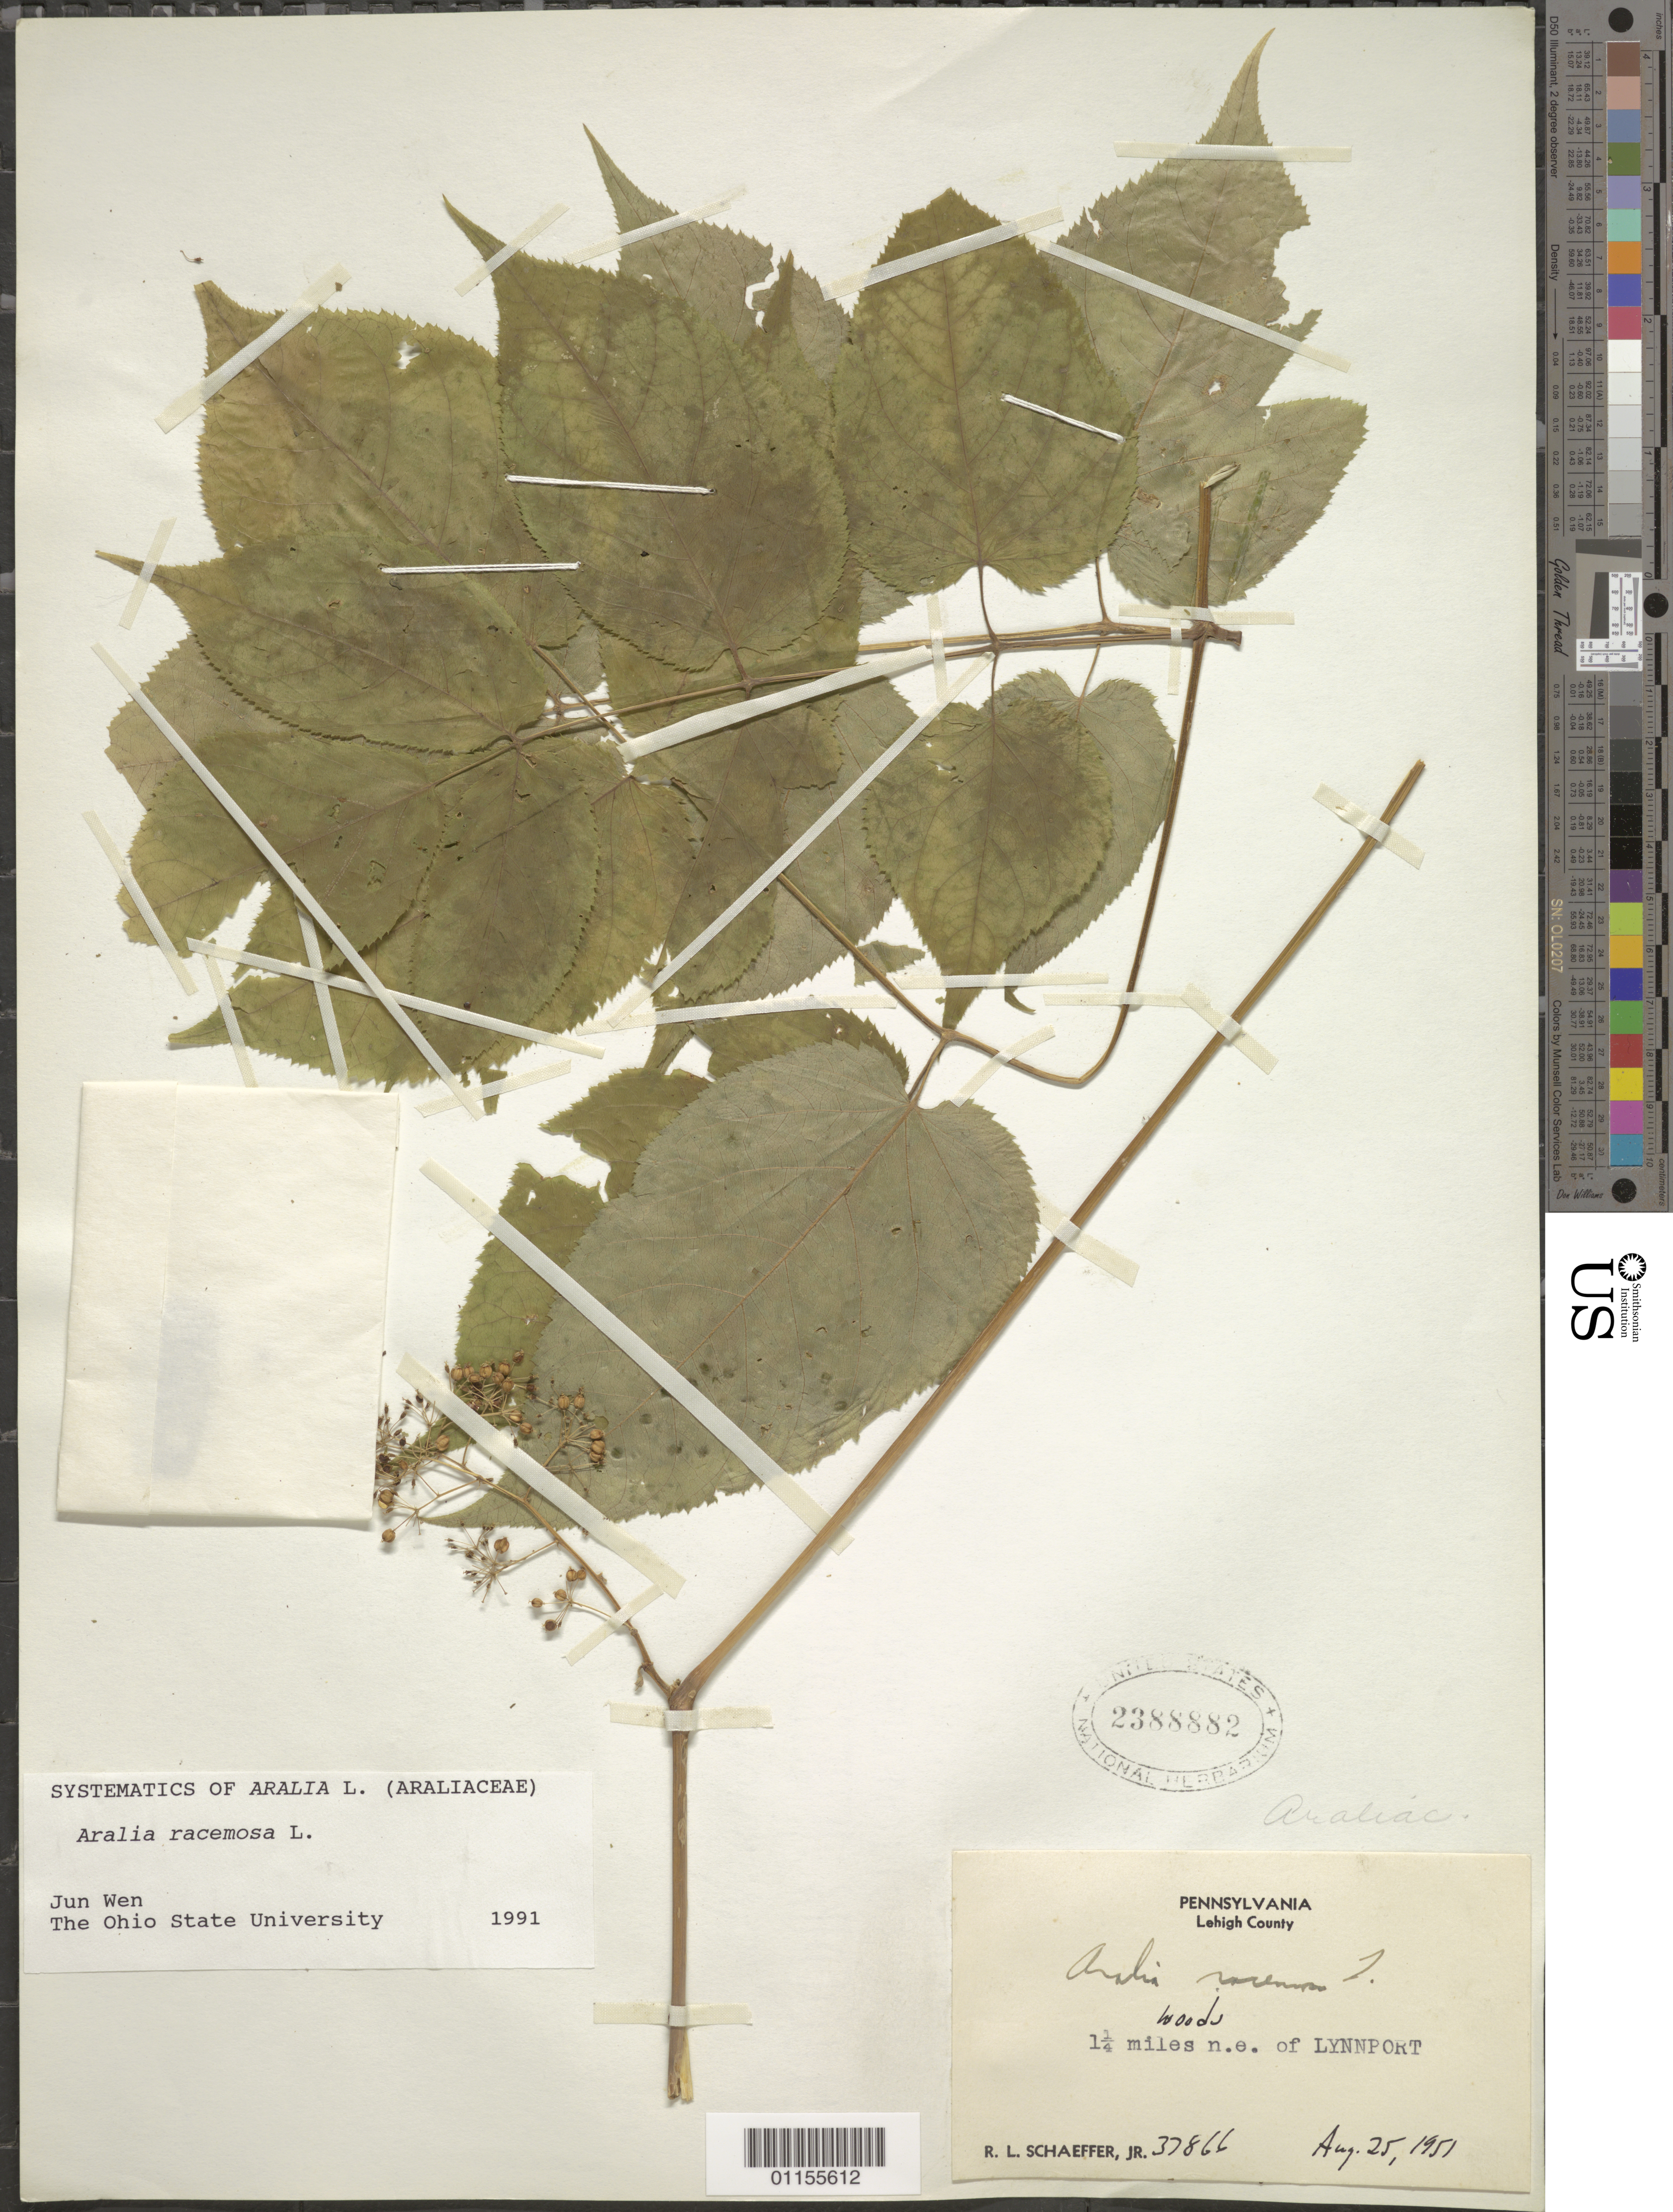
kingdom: Plantae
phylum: Tracheophyta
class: Magnoliopsida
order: Apiales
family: Araliaceae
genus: Aralia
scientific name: Aralia racemosa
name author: L.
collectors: R. L. Schaeffer Jr.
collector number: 37866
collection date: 1951-08-25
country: United States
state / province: Pennsylvania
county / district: Lehigh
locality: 1 1/4 mi NE of Lynnport.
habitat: Woods.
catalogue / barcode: US 2388882